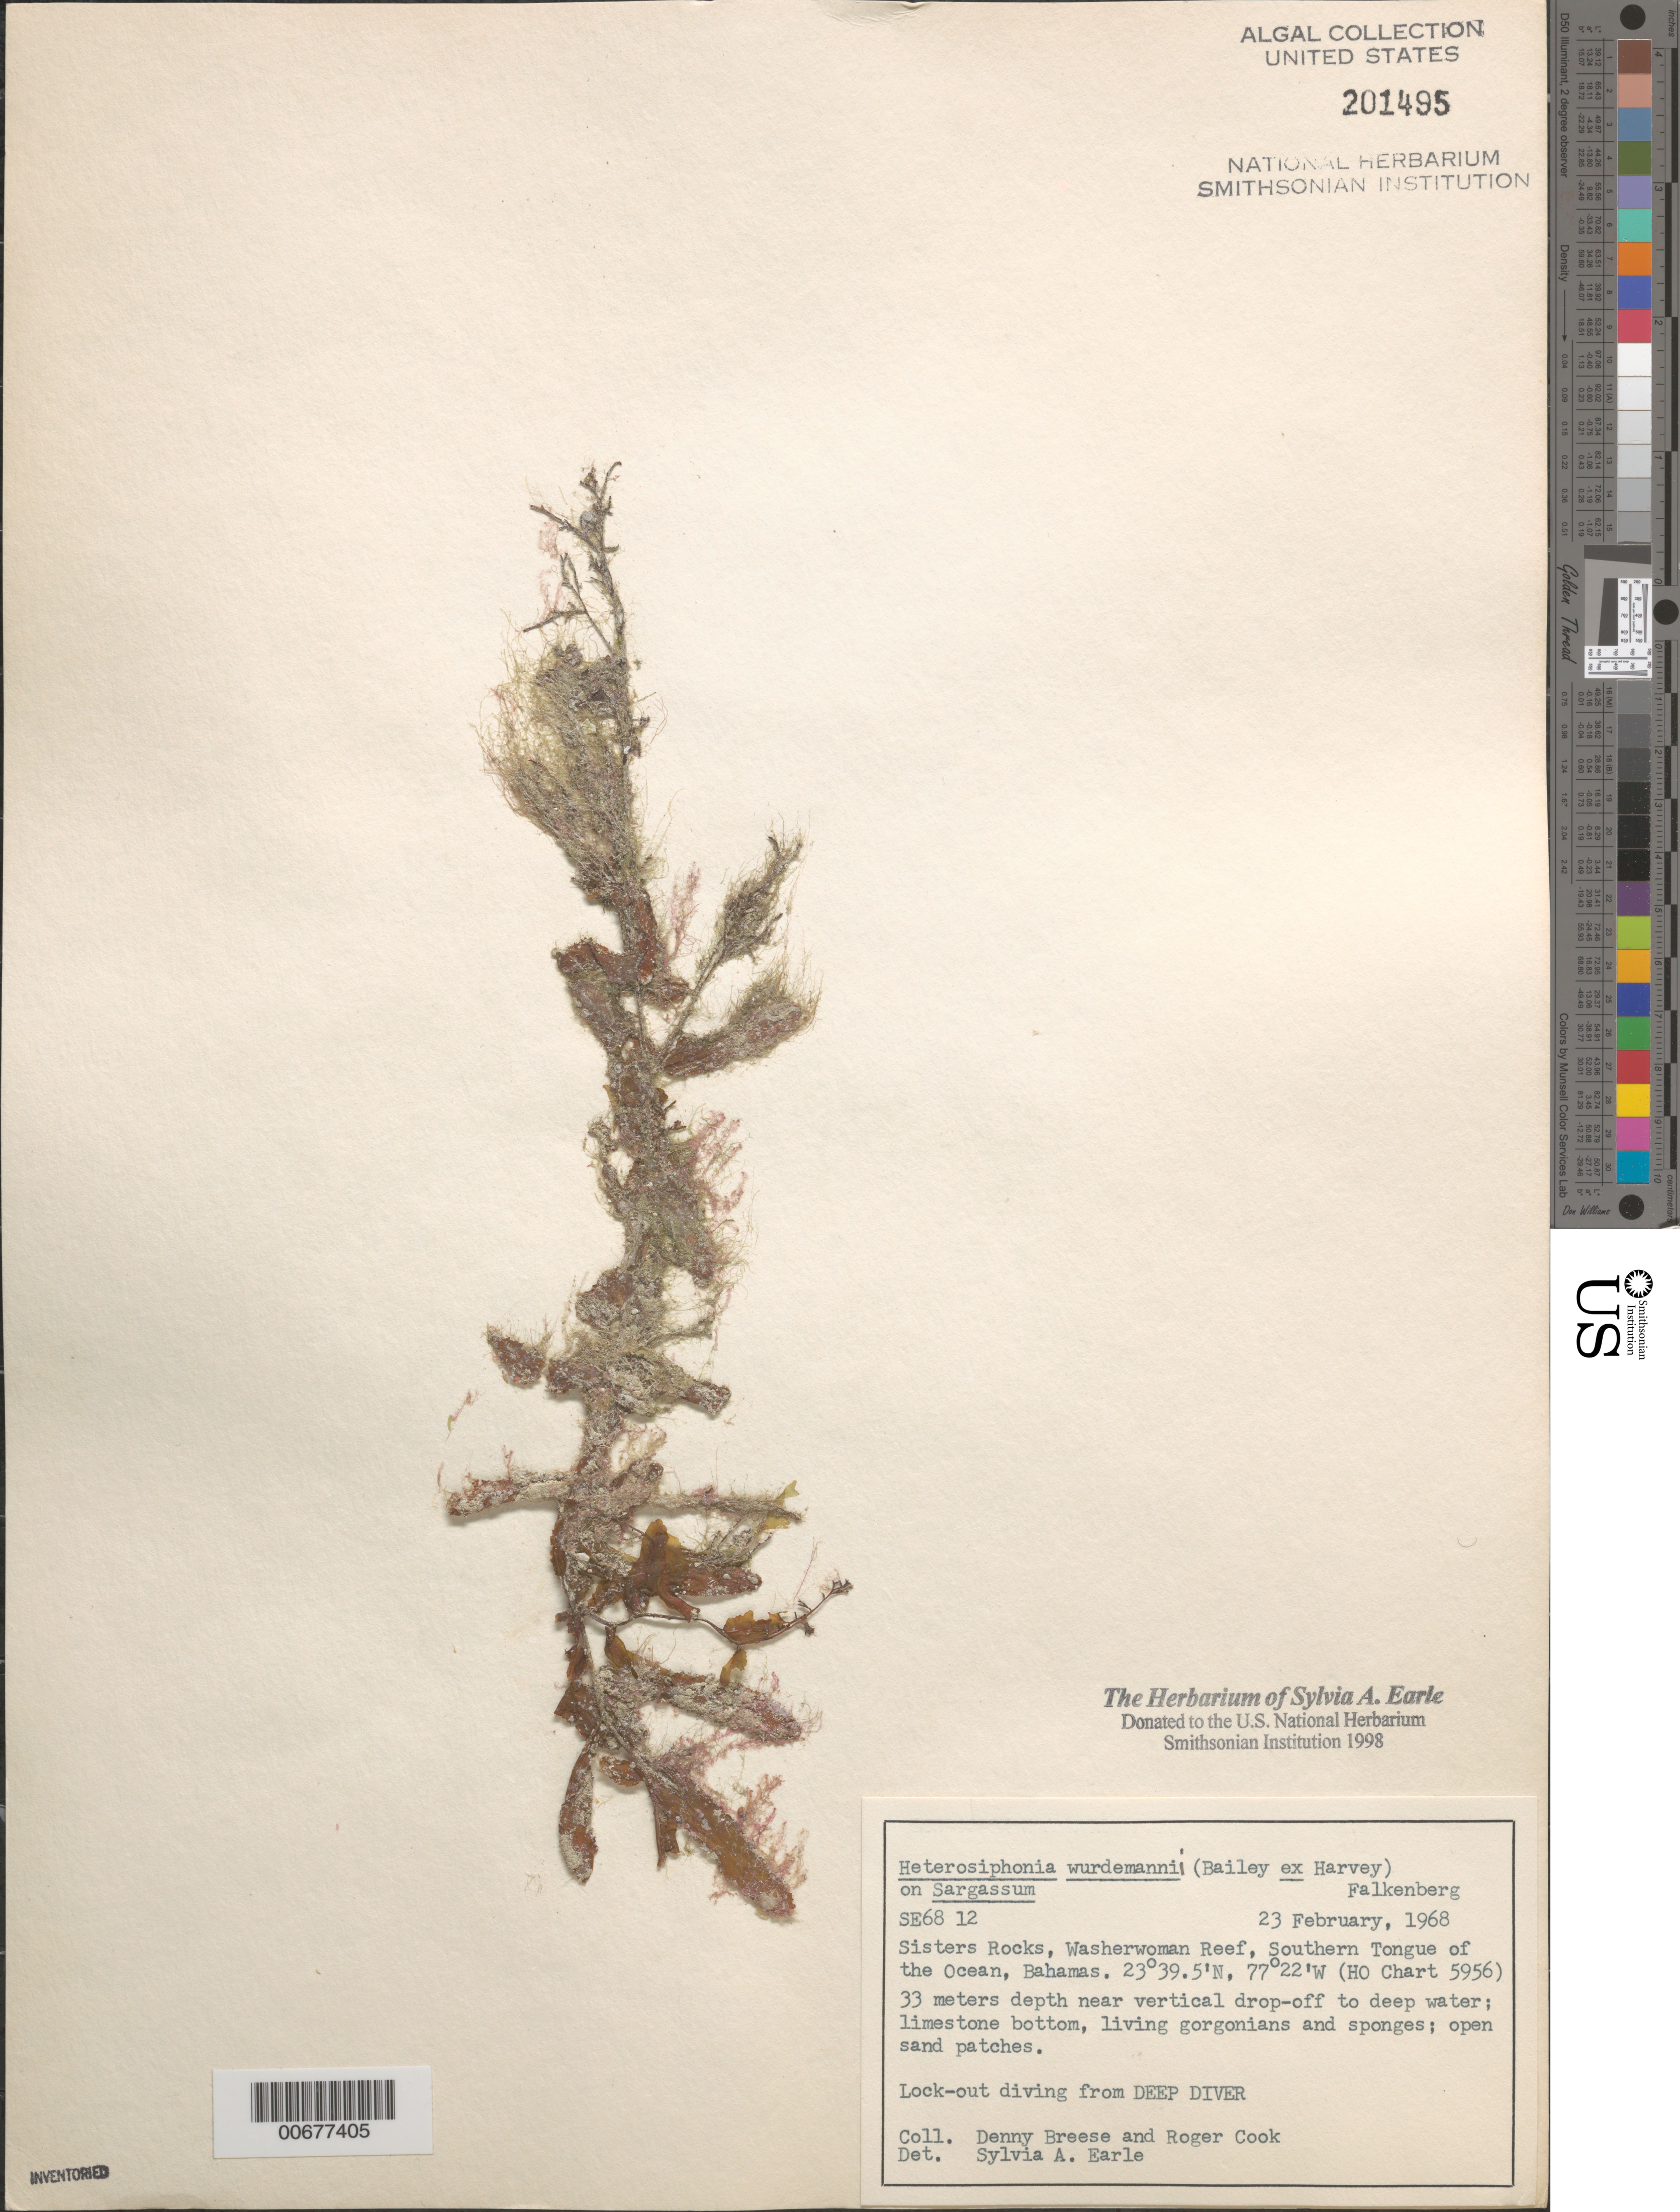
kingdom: Plantae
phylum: Rhodophyta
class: Florideophyceae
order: Ceramiales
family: Dasyaceae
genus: Heterosiphonia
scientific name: Heterosiphonia crispella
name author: (C. Agardh) M.J. Wynne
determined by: Algae name updating Project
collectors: D. Breese & R. Cook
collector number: SE 6812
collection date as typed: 23 Feb 1968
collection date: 1968-02-23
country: Bahamas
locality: Sisters Rocks, Washerwoman Reef, Southern Tongue of the Ocean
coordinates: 23 39.5' N, 77 22' W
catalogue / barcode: US 201495